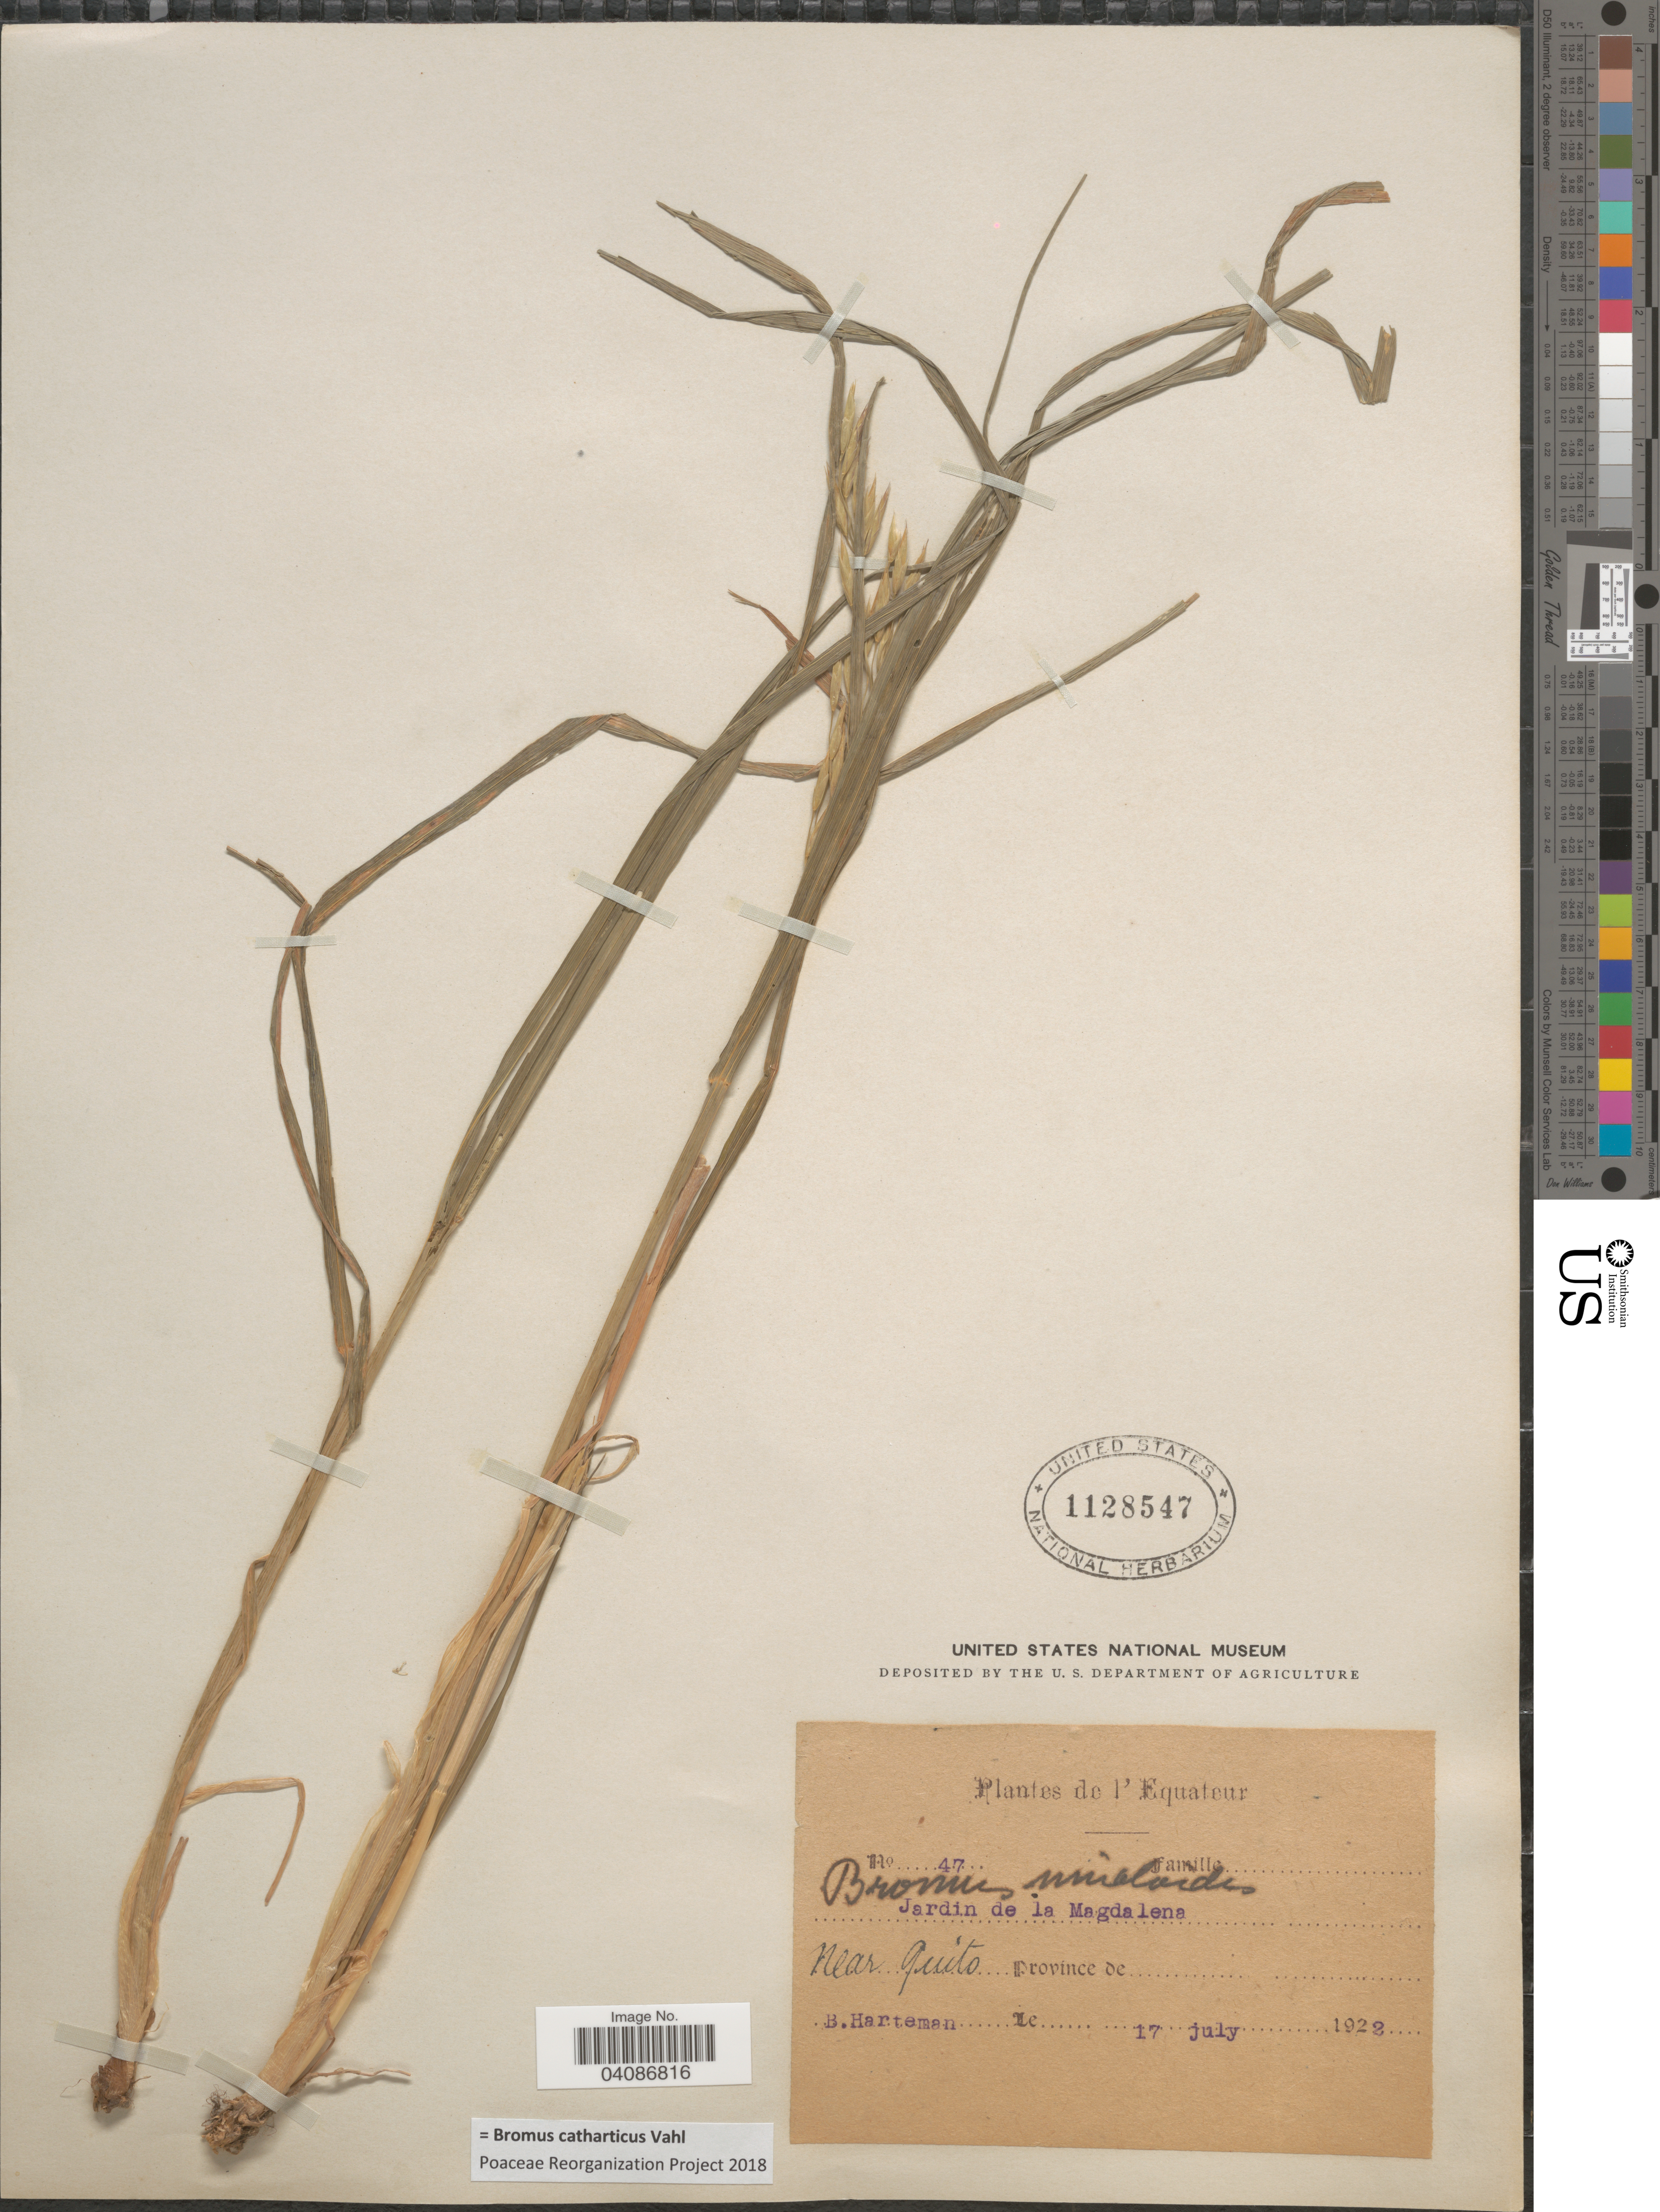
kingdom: Plantae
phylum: Tracheophyta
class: Liliopsida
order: Poales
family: Poaceae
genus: Bromus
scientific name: Bromus catharticus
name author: Vahl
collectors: Harteman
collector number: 47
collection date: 1922-07-17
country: Ecuador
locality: Jardin de la Magdalena. Near Quito.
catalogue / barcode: US 1128547